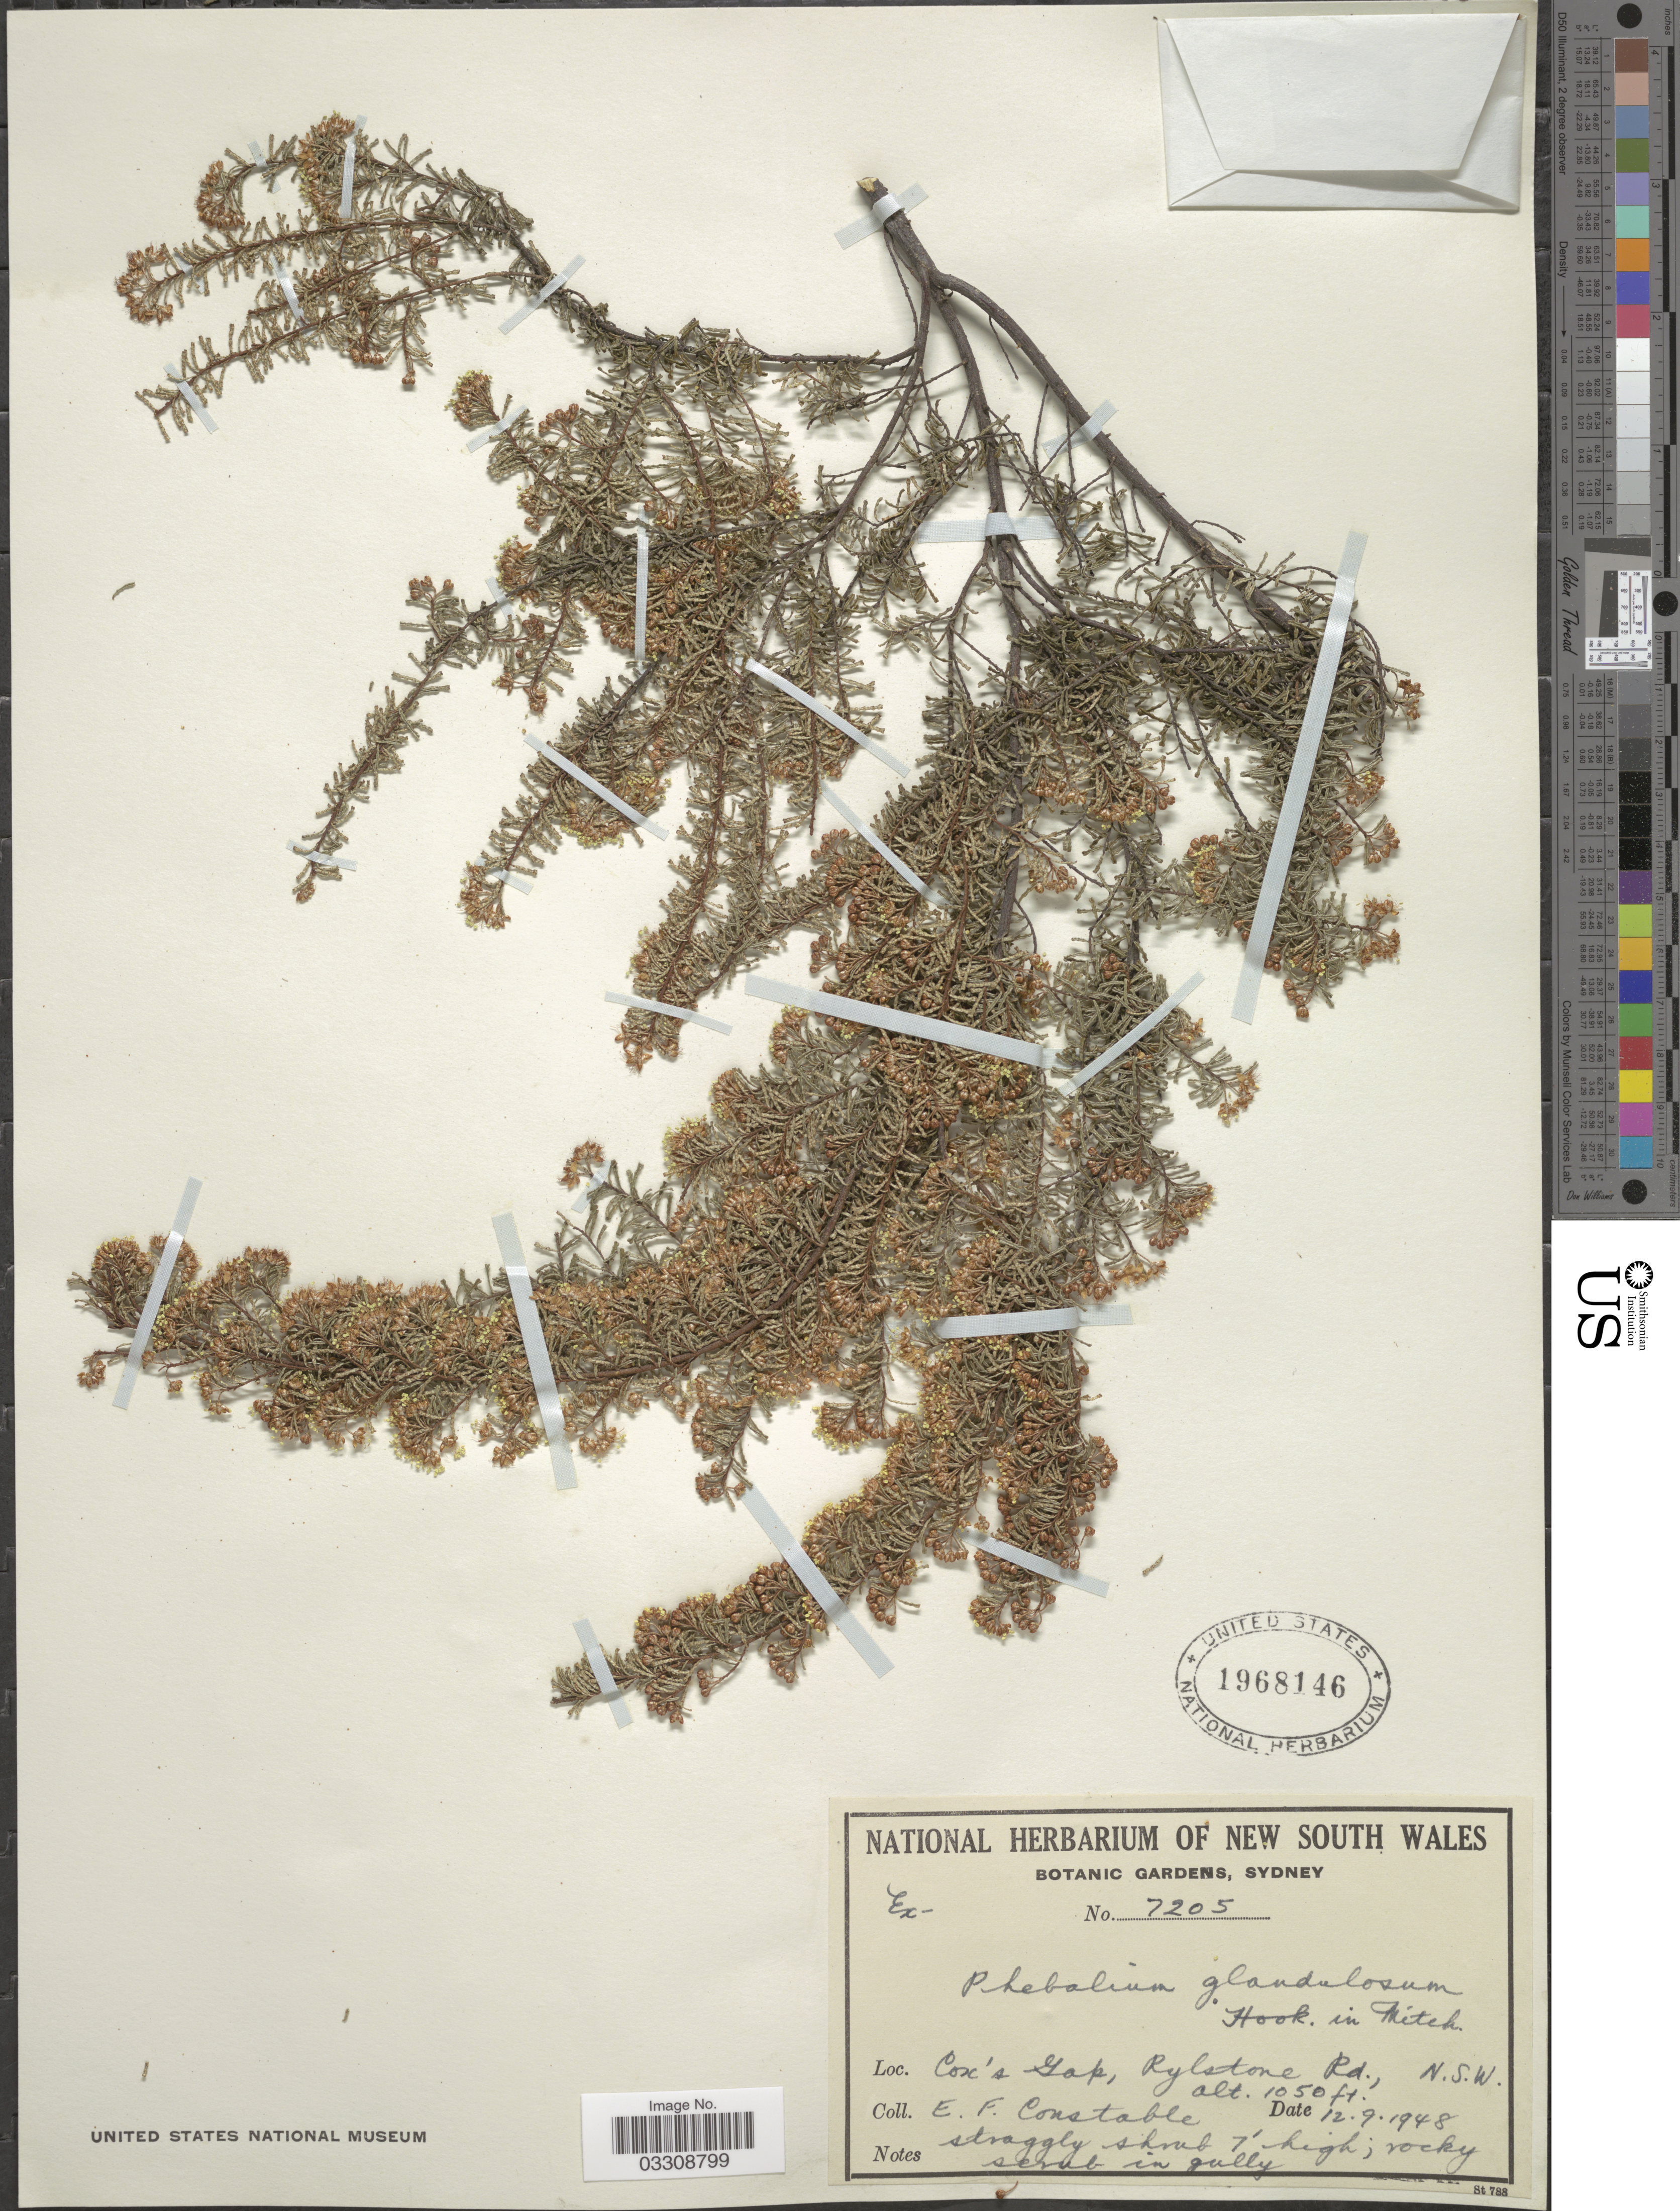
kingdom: Plantae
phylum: Tracheophyta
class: Magnoliopsida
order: Sapindales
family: Rutaceae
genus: Phebalium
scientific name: Phebalium glandulosum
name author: Hook.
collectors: E. F. Constable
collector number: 7205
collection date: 1948-09-12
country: Australia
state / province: New South Wales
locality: Cox's Gap, Rylstone Rd.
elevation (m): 320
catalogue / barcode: US 1968146